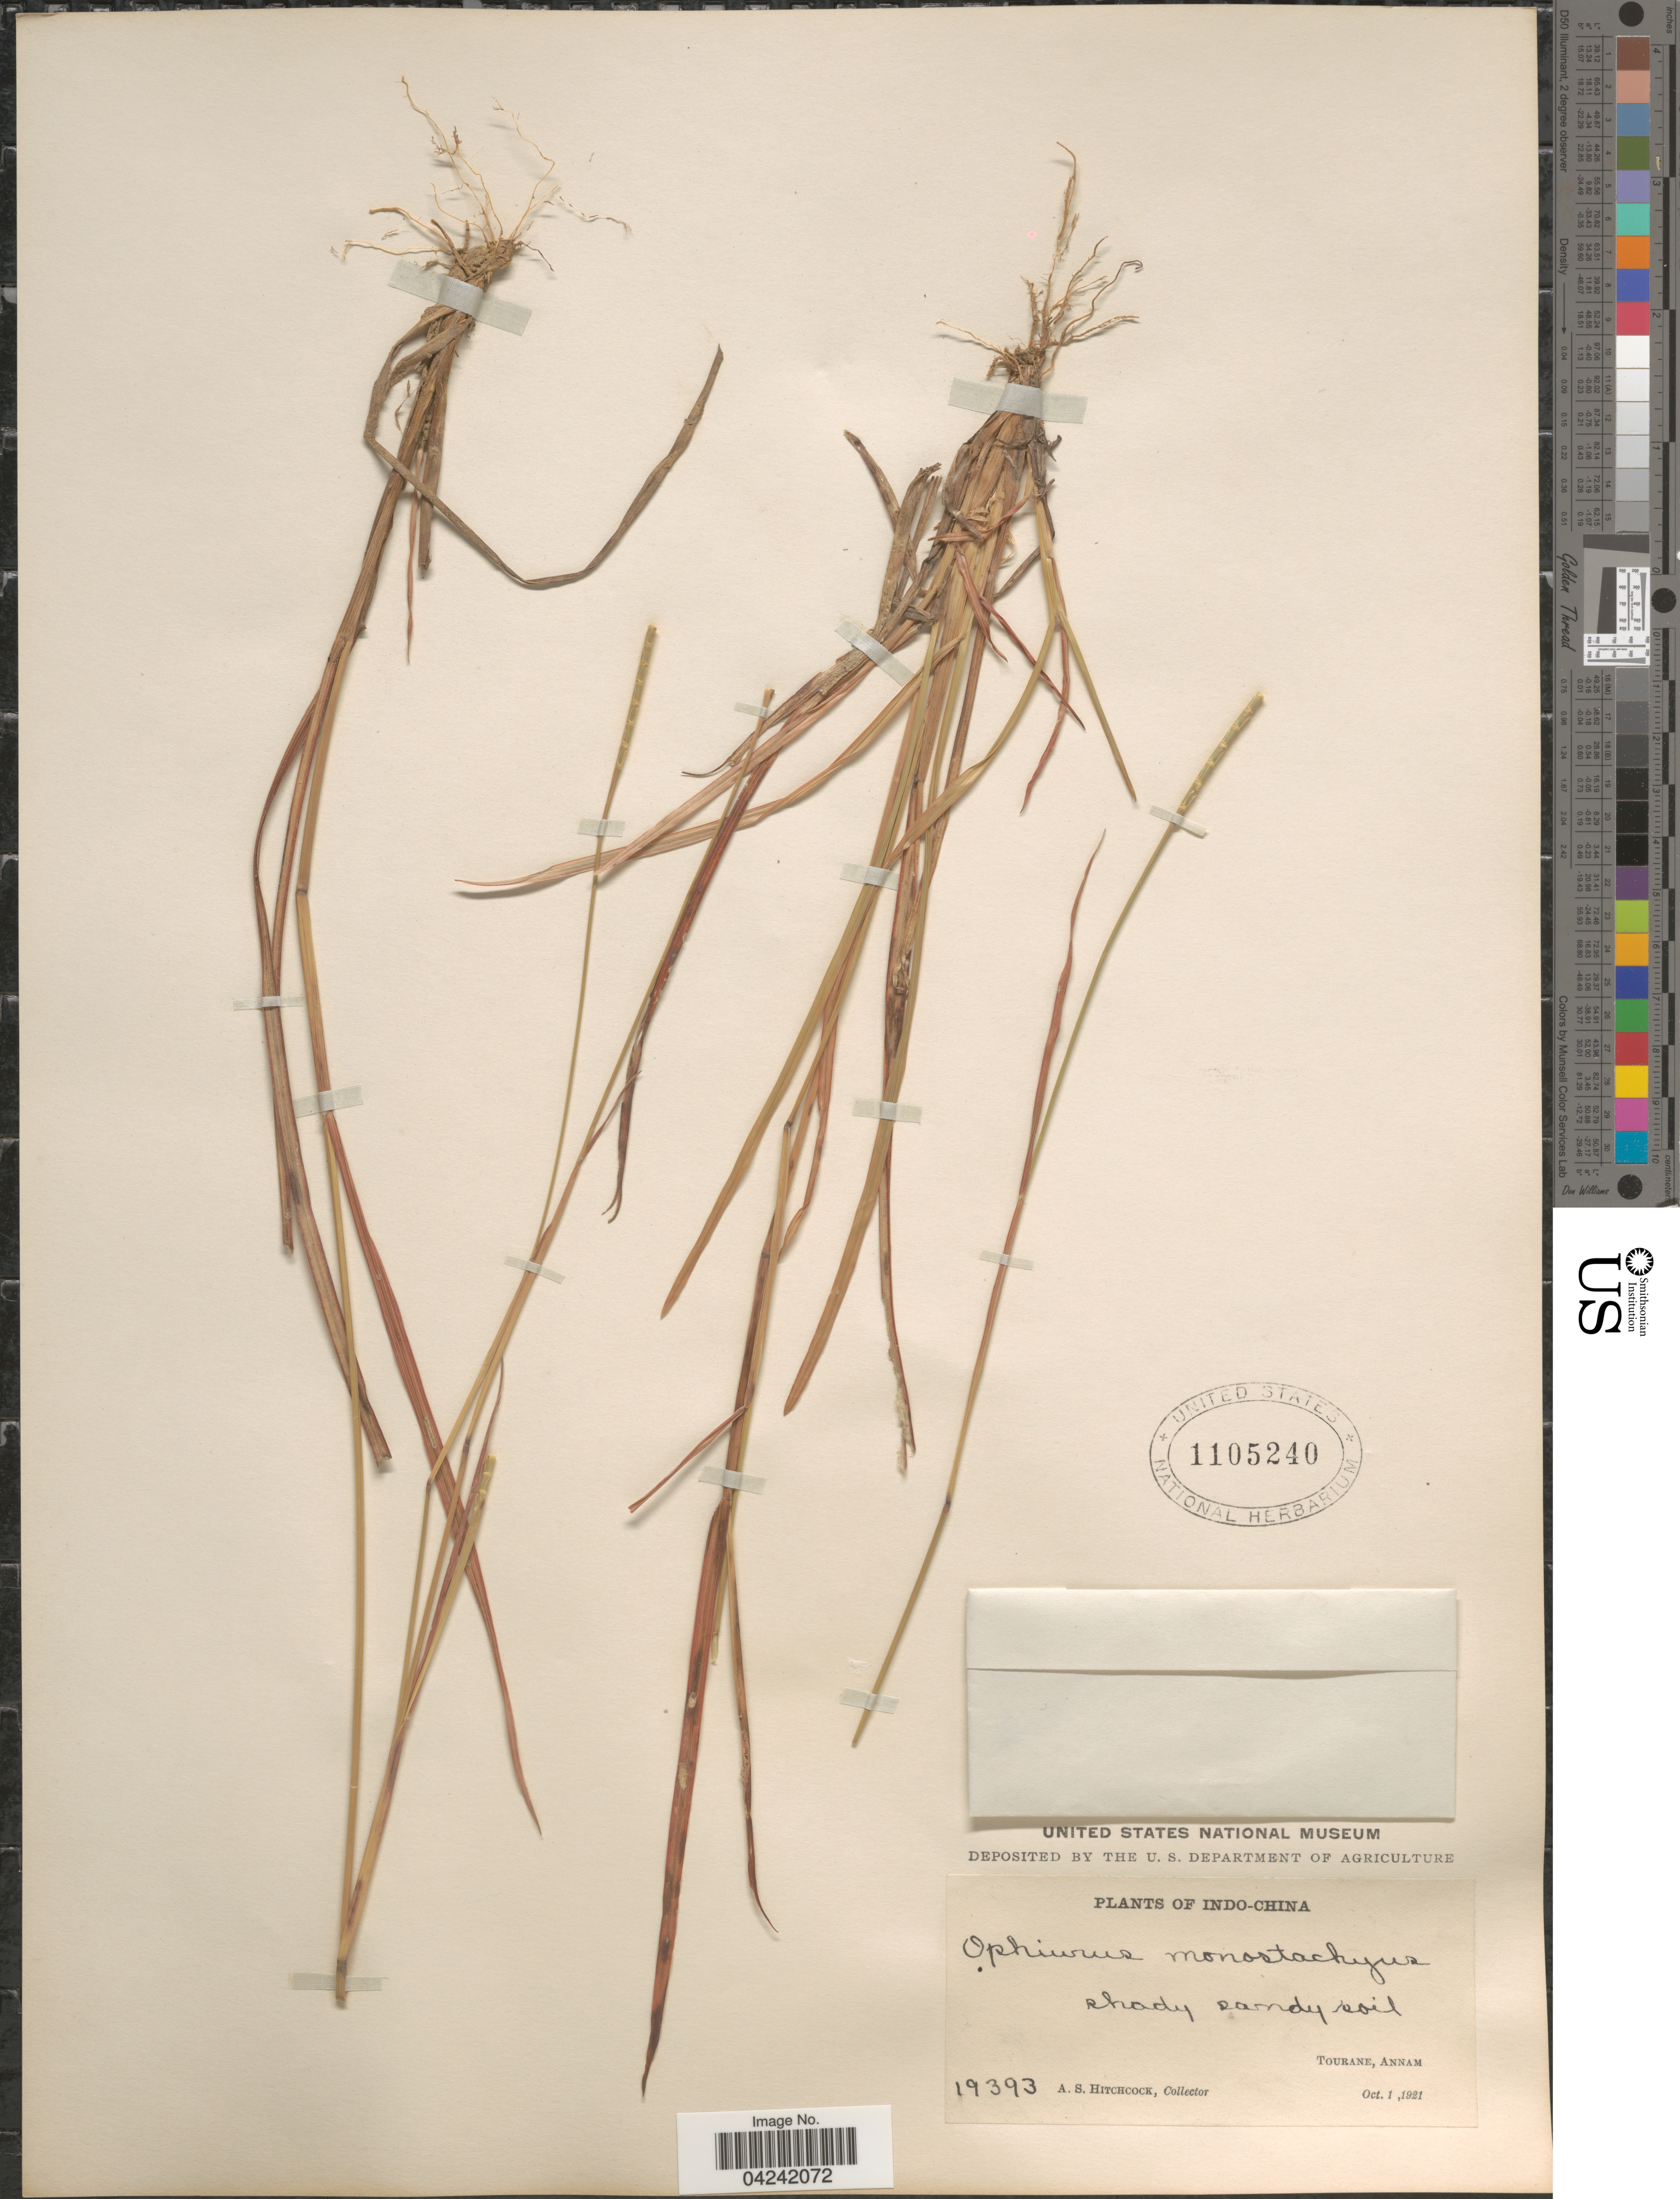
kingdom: Plantae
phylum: Tracheophyta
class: Liliopsida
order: Poales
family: Poaceae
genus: Mnesithea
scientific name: Mnesithea laevis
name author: (Retz.) Kunth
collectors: A. S. Hitchcock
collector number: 19393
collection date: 1921-10-01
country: Vietnam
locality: Tourane, Annam.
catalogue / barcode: US 1105240